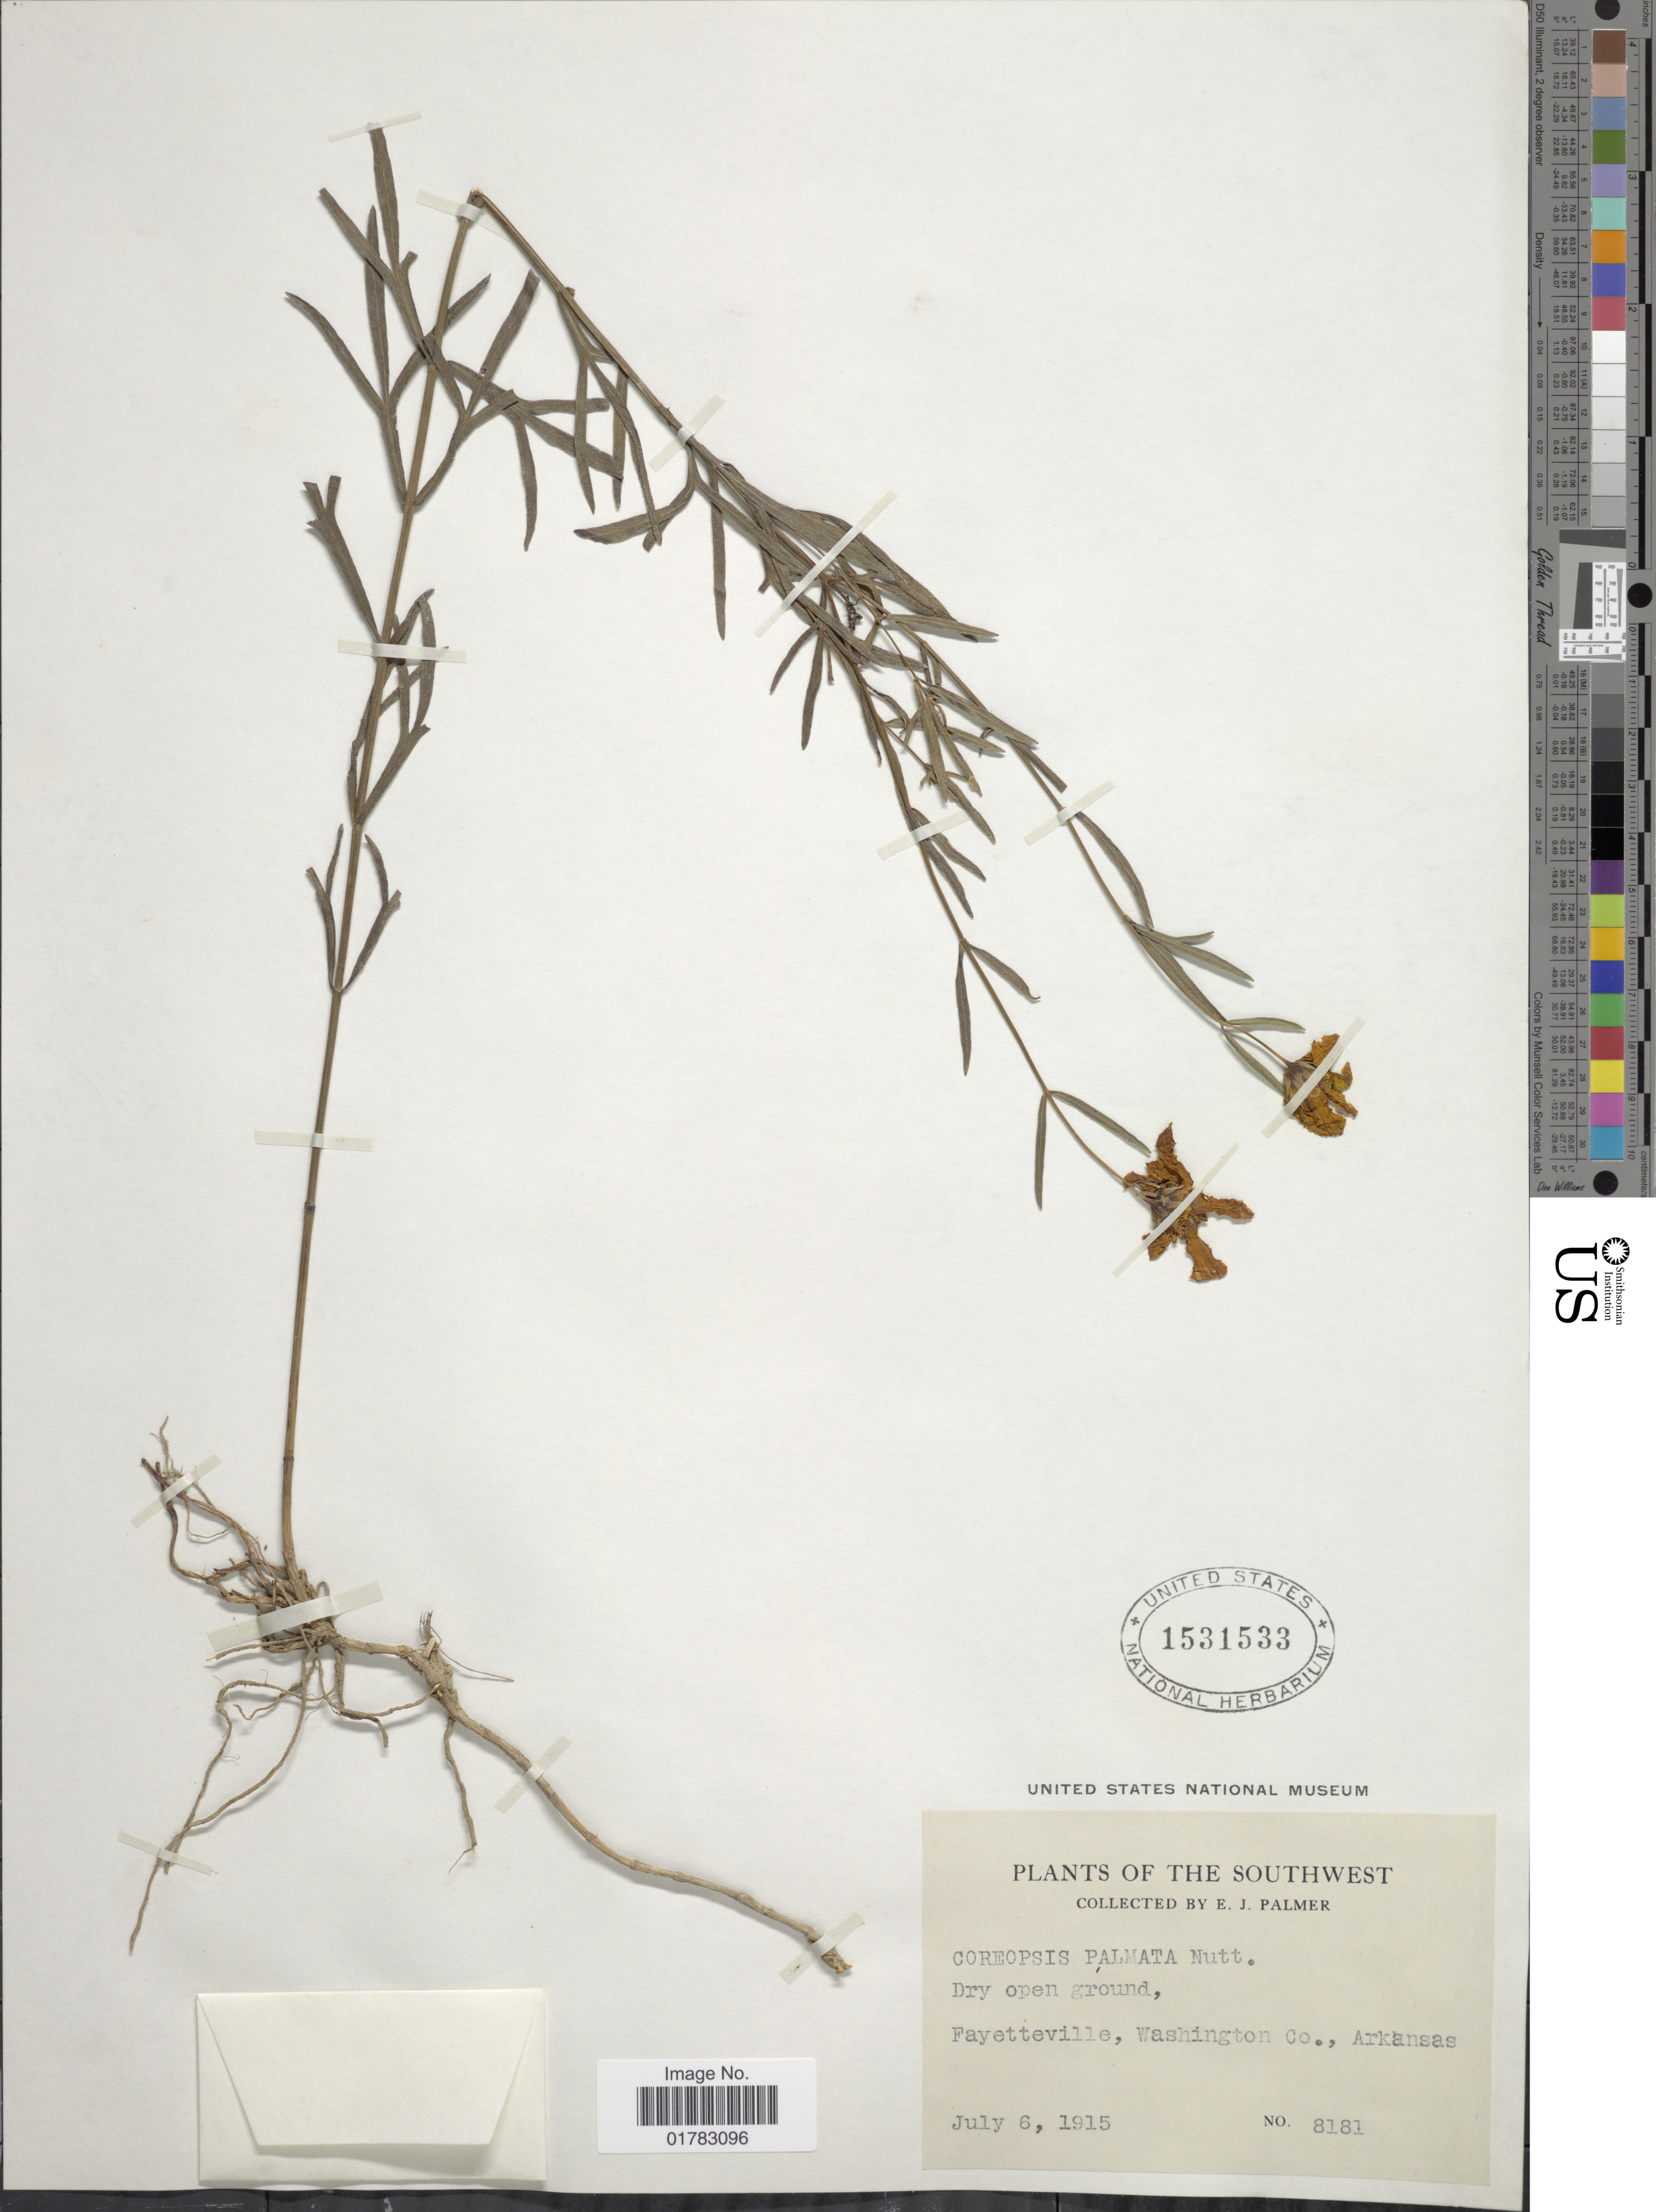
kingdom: Plantae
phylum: Tracheophyta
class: Magnoliopsida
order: Asterales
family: Asteraceae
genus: Coreopsis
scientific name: Coreopsis palmata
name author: Nutt.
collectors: E. J. Palmer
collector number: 8181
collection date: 1915-07-06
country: United States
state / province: Arkansas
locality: Southwest, dry open ground, Fayetteville, Washinton Co.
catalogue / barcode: US 1531533